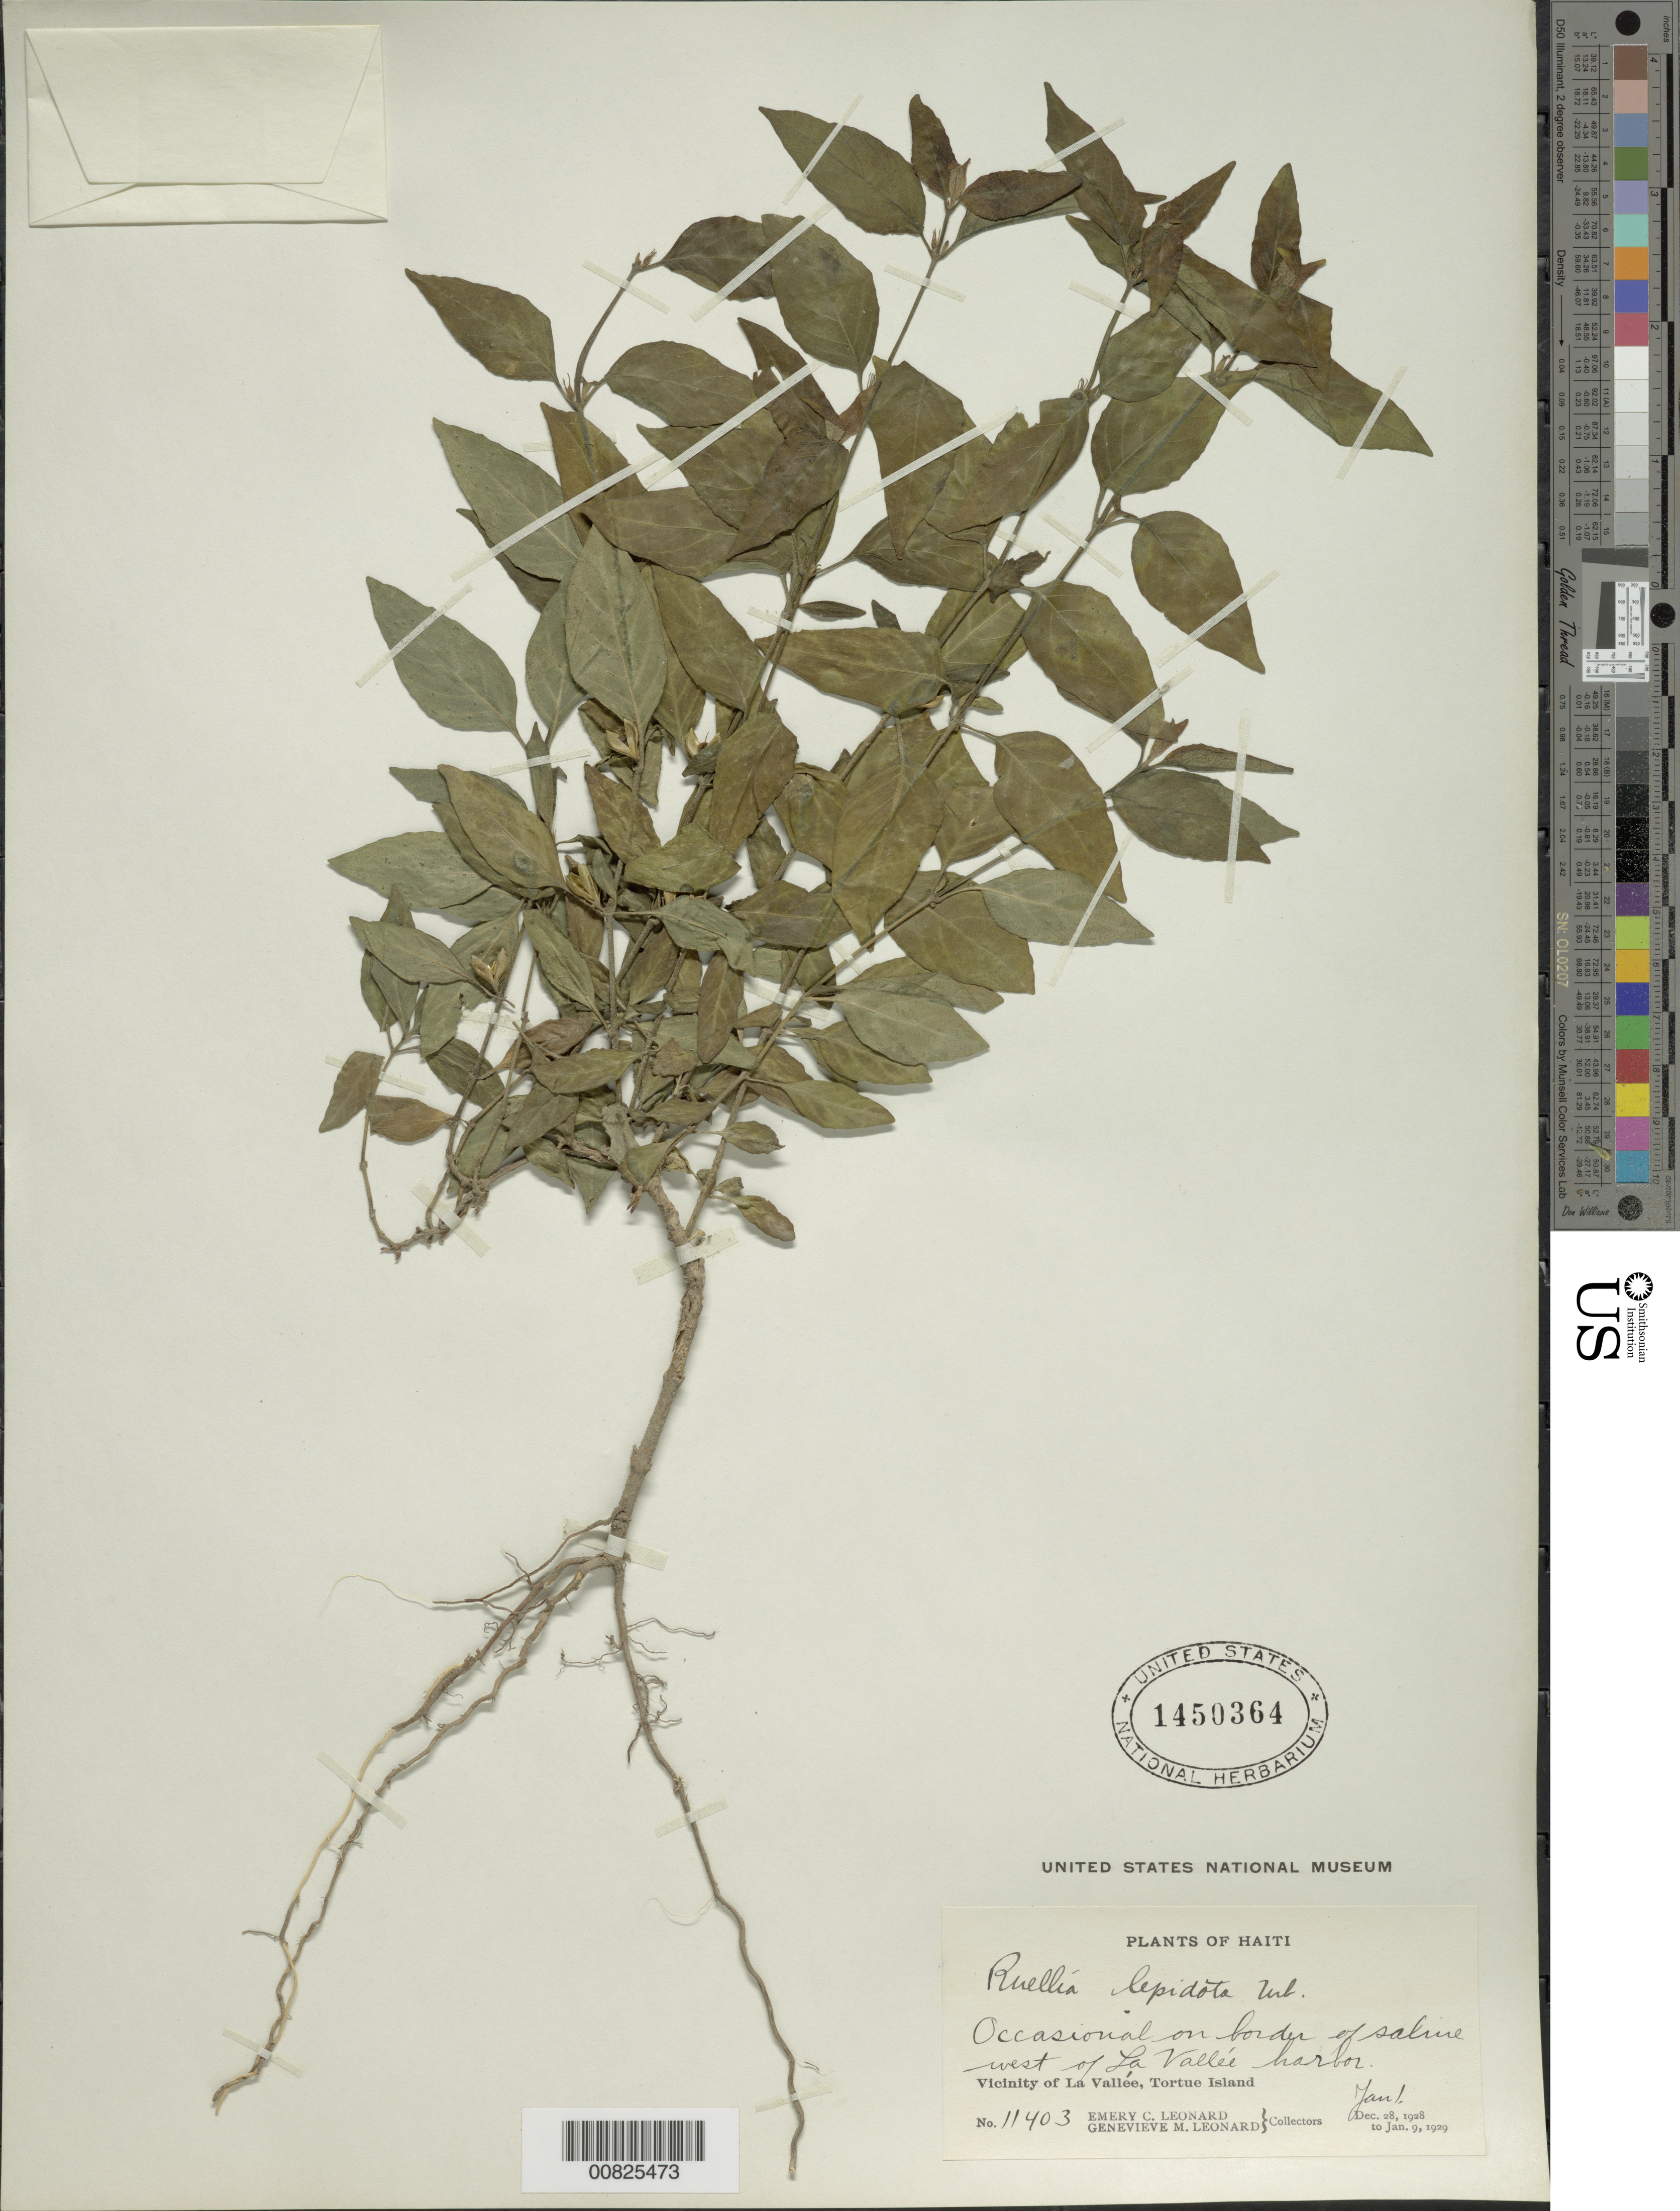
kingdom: Plantae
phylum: Tracheophyta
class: Magnoliopsida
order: Lamiales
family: Acanthaceae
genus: Ruellia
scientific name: Ruellia lepidota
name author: Urb.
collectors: E. C. Leonard & G. M. Leonard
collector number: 11403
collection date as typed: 01 Jan 1929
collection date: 1929-01-01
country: Haiti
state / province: Nord-Ouest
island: Île de la Tortue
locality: Vicinity of La Vallée, west of La Vallée harbor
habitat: On border of saline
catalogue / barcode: US 1450364